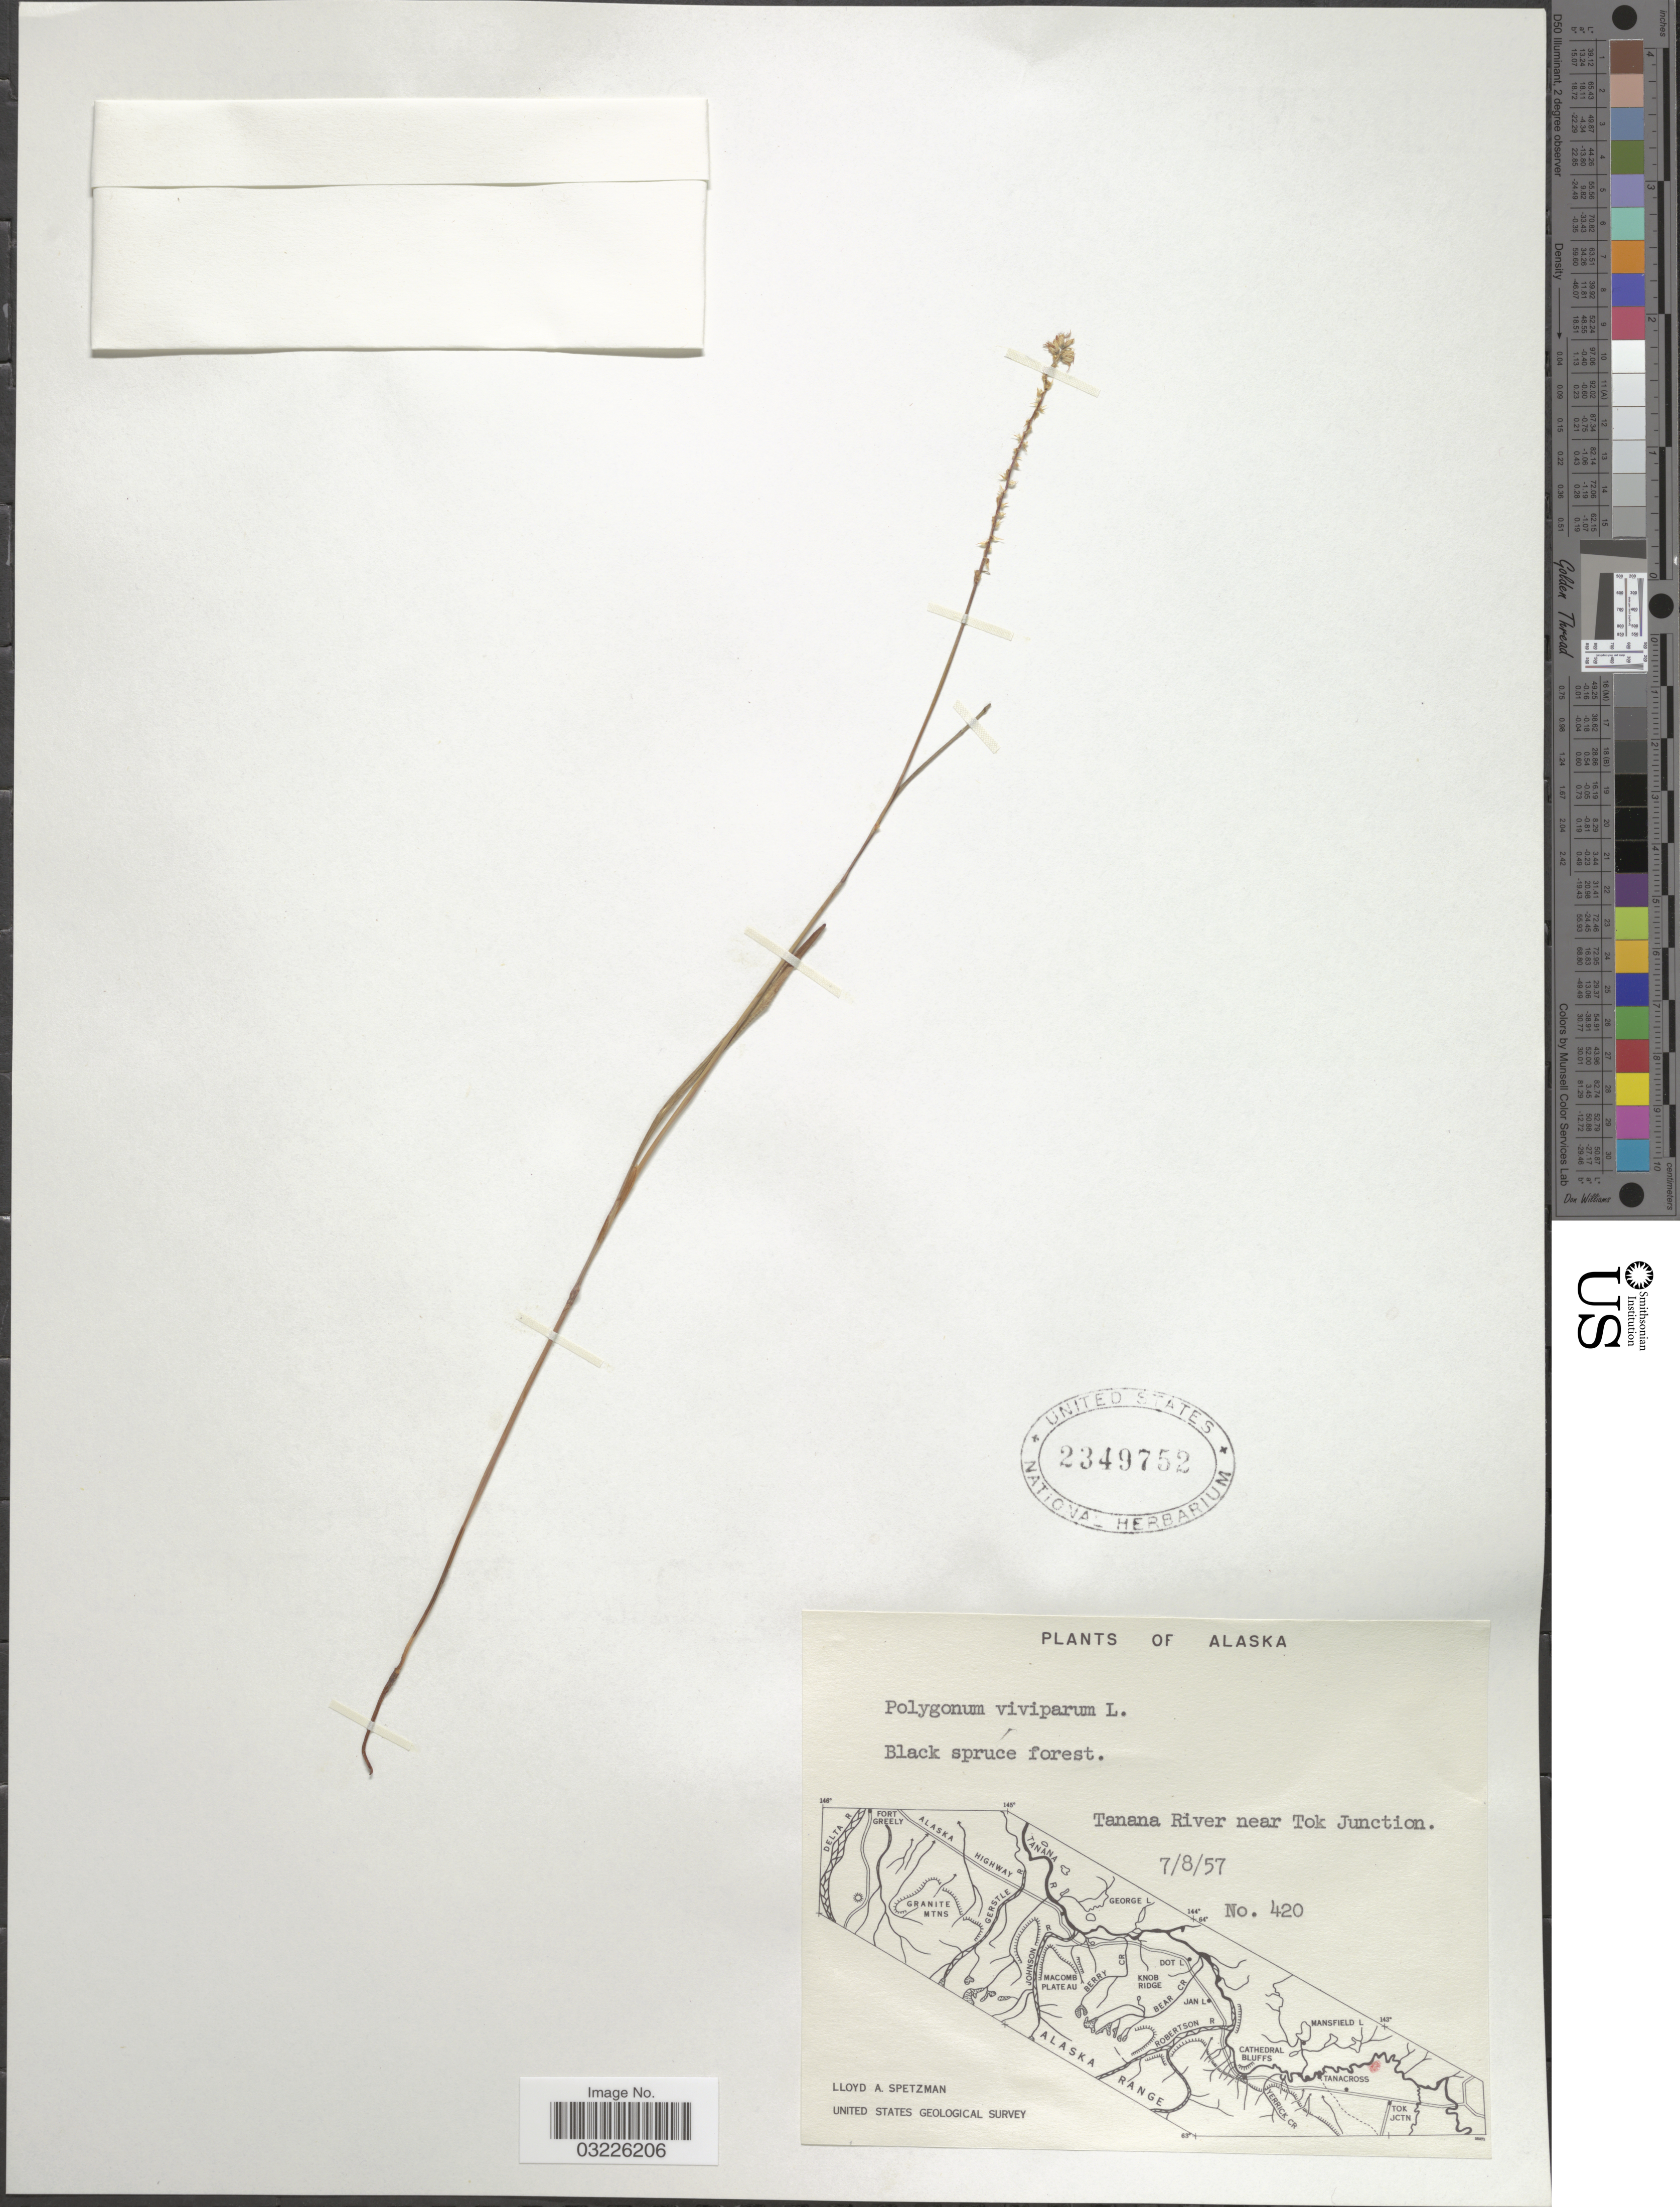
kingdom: Plantae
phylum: Tracheophyta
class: Magnoliopsida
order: Caryophyllales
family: Polygonaceae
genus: Bistorta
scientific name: Bistorta vivipara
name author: (L.) Delarbre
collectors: L. Spetzman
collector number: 420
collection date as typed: Transcribed d/m/y: 8/7/57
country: United States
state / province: Alaska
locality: Tanana River near Tok Junction.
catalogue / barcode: US 2349752